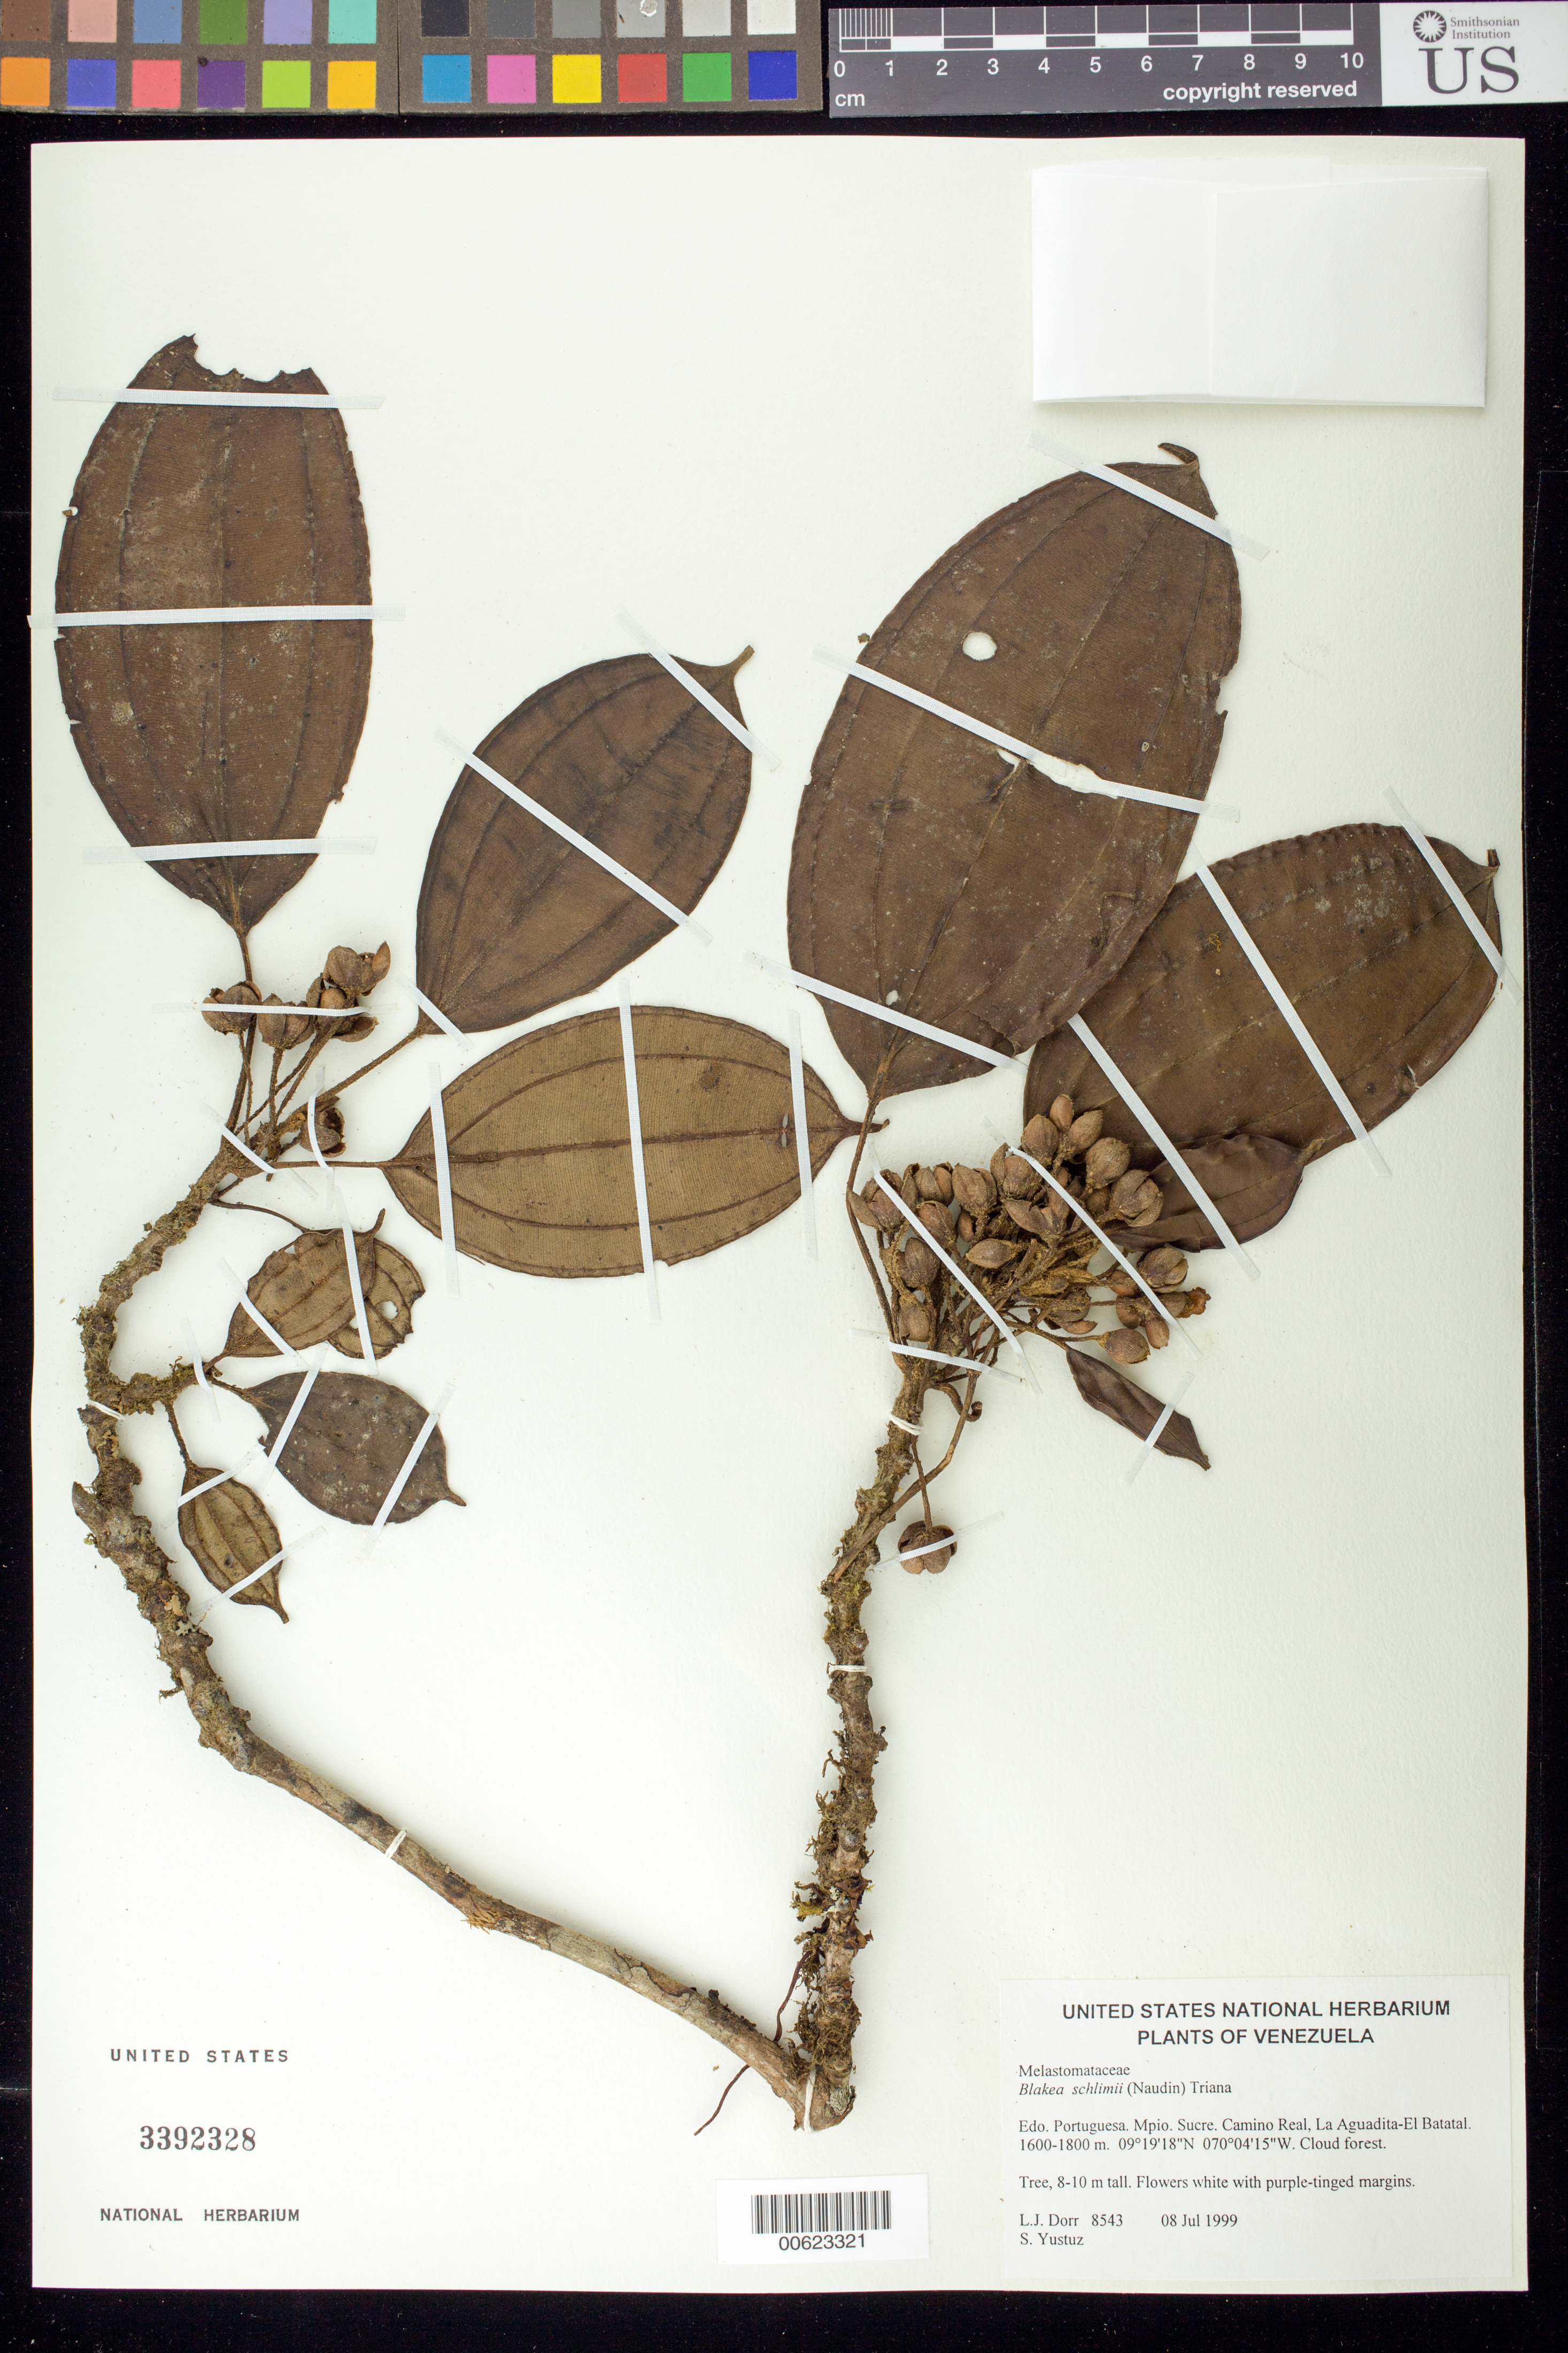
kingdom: Plantae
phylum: Tracheophyta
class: Magnoliopsida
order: Myrtales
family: Melastomataceae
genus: Blakea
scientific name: Blakea schlimii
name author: (Naudin) Triana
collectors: L. J. Dorr & S. Yustiz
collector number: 8543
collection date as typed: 08 Jul 1999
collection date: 1999-07-08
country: Venezuela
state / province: Portuguesa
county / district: Sucre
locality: Camino Real, La Aguadita-El Batatal.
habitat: Cloud forest.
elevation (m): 1600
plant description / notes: C, CAS, CTES, F, K, PORT, US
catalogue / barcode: US 3392328